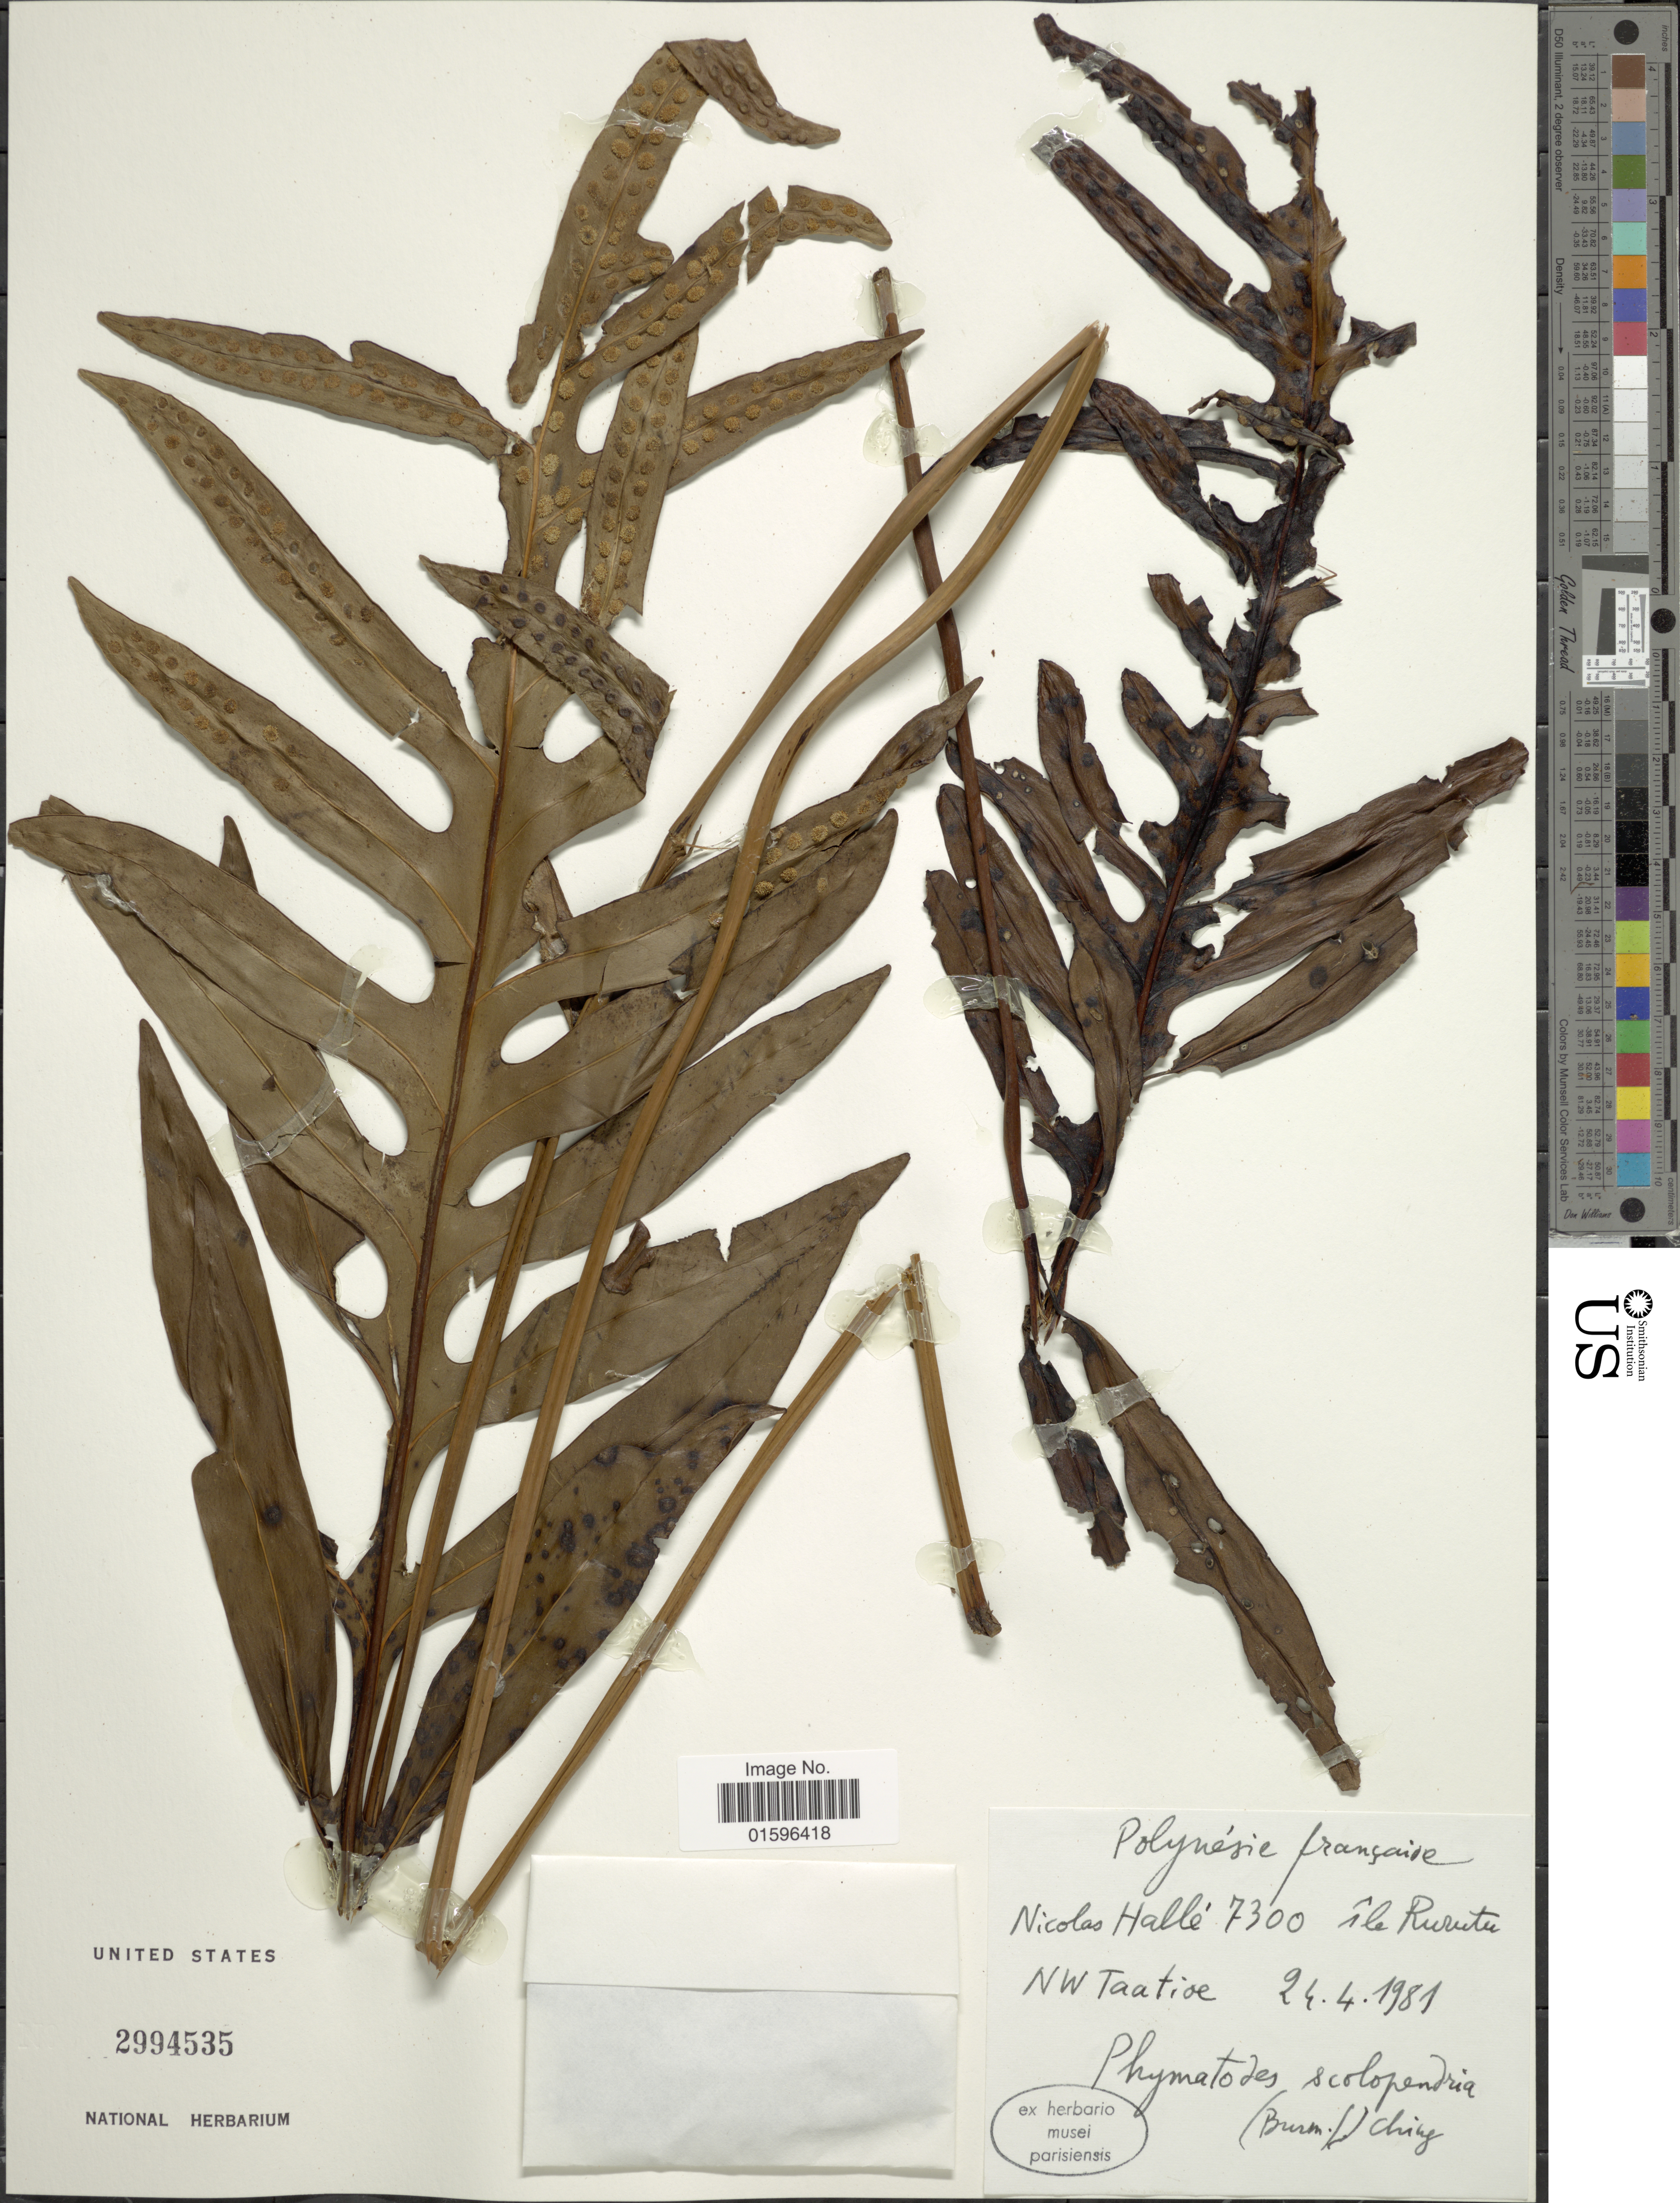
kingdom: Plantae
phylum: Tracheophyta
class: Polypodiopsida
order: Polypodiales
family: Polypodiaceae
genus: Polypodium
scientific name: Polypodium scolopendria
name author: Burm. f.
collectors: N. Hallé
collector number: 7300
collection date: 1981-04-24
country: French Polynesia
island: Rurutu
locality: Polynesie francaise, ile Rurutu, NW Taatioe [interpreted]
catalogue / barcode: US 2994535